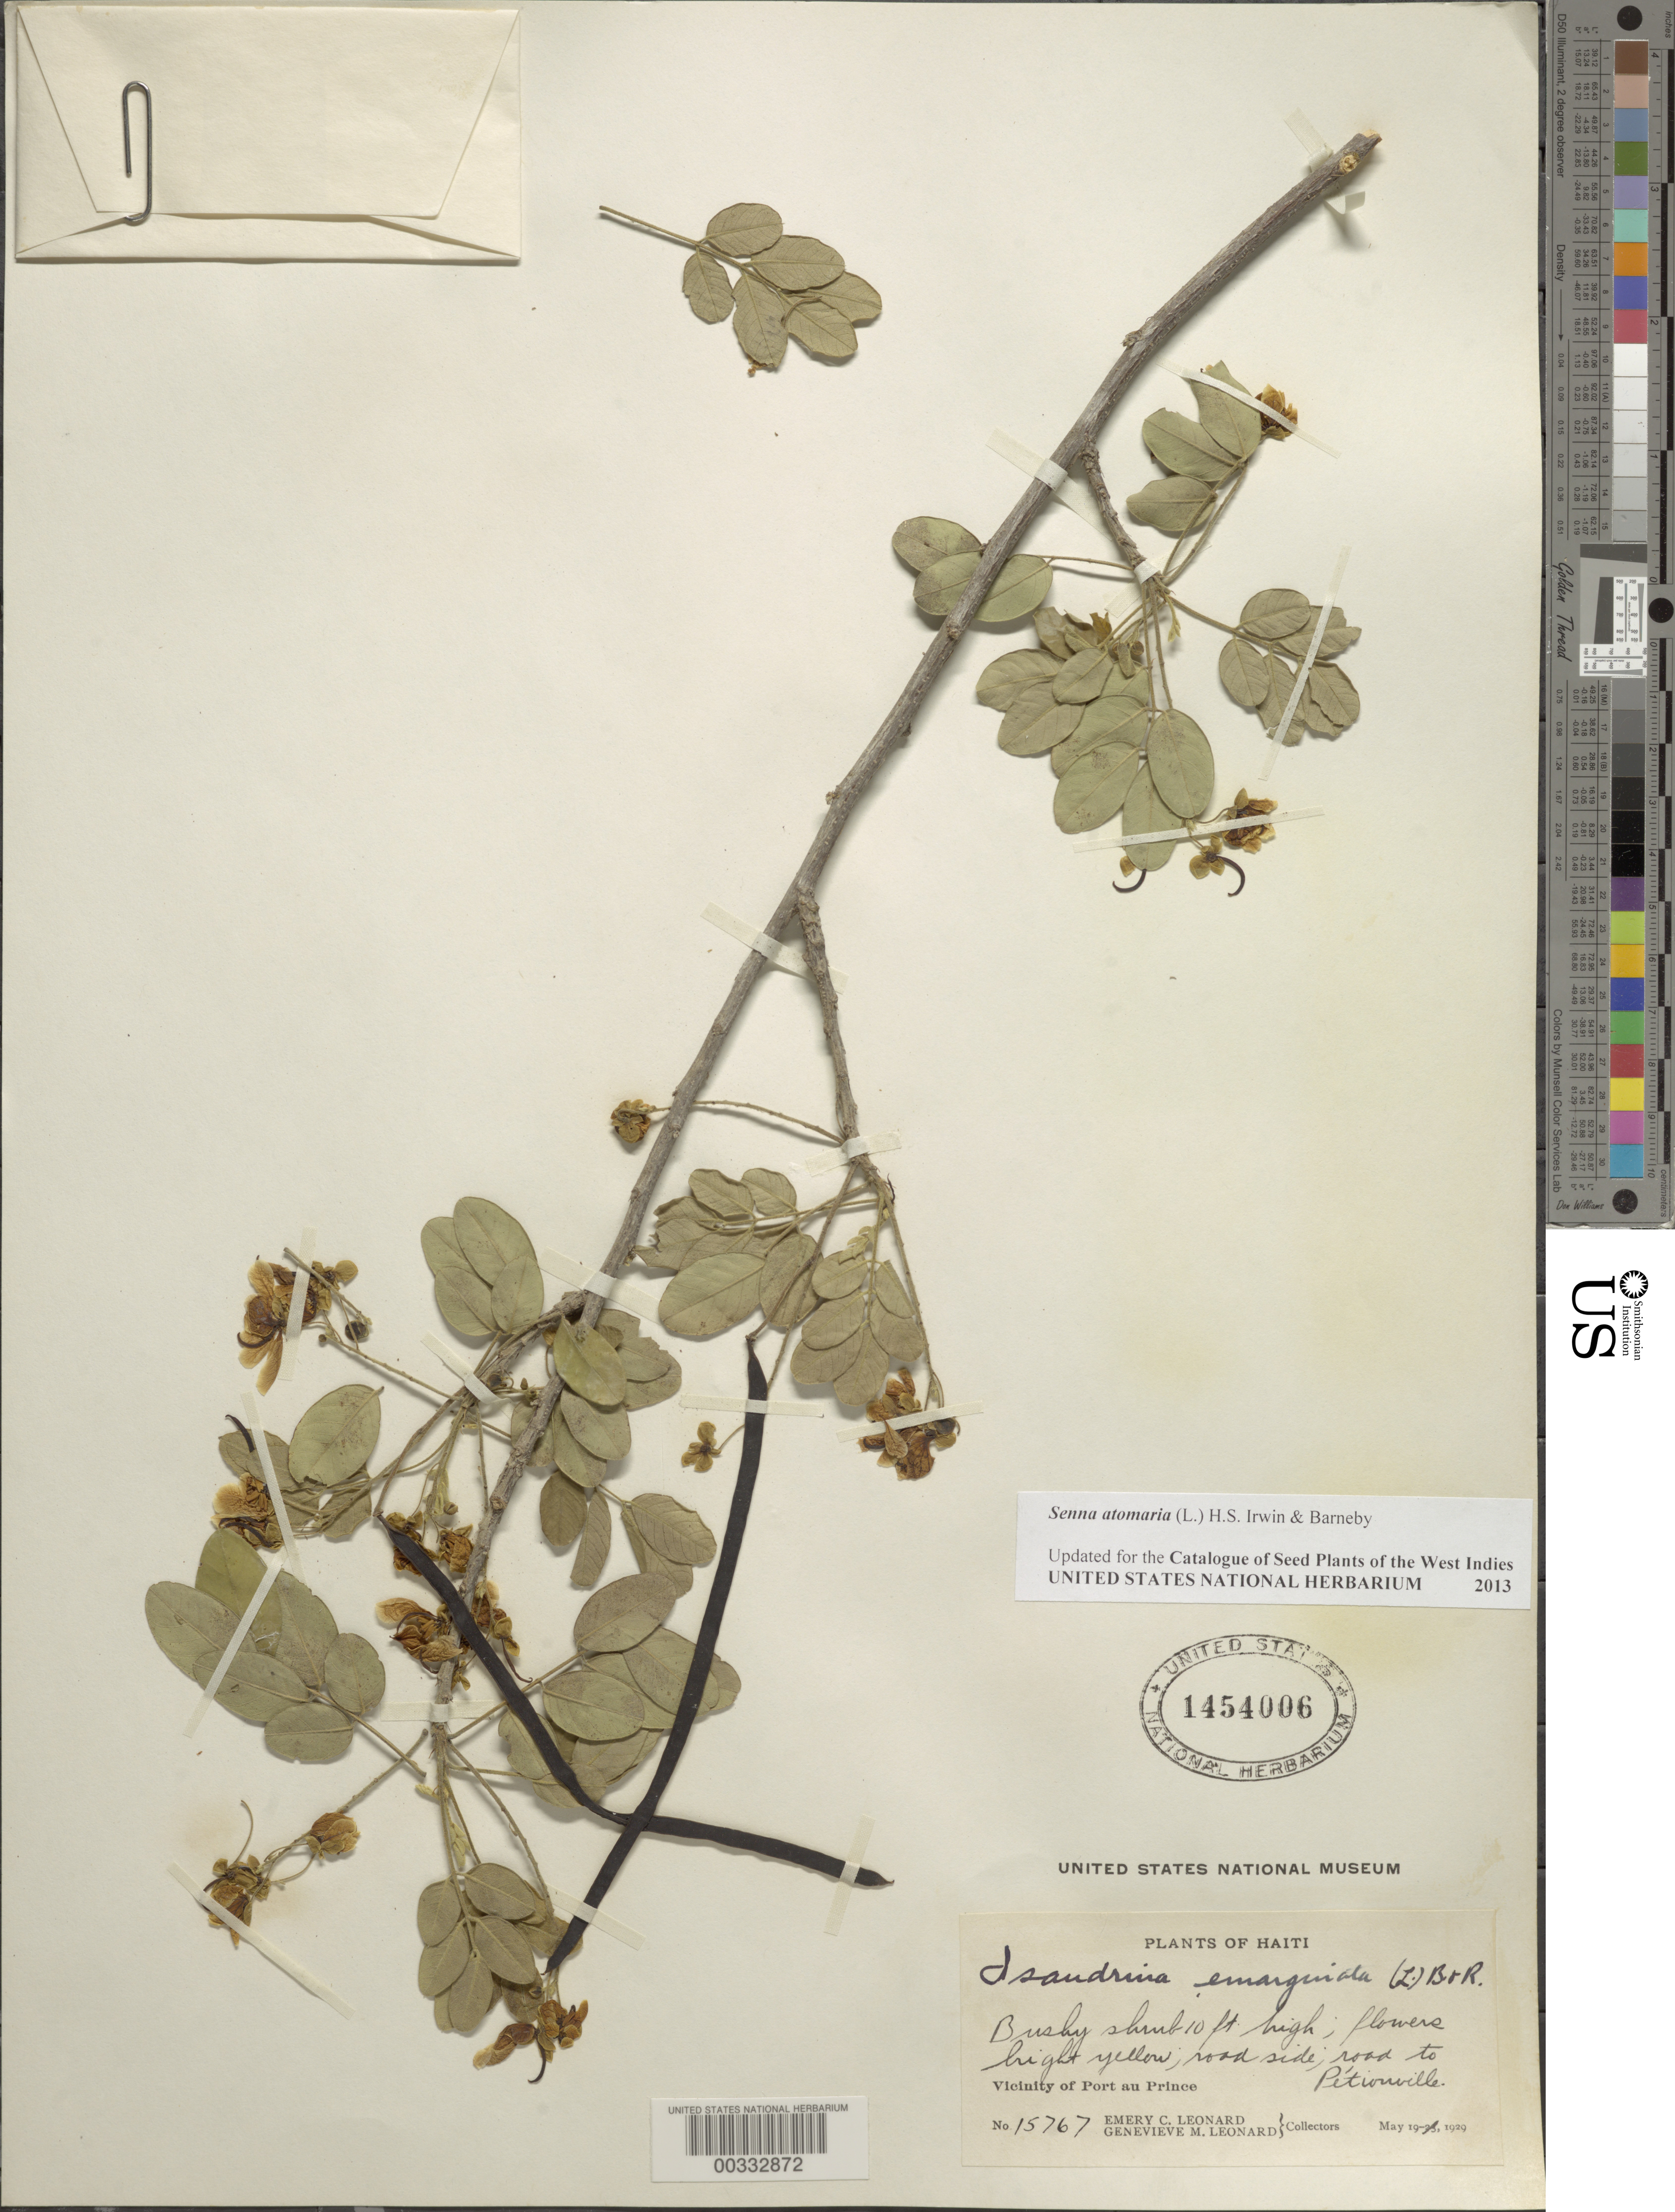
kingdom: Plantae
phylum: Tracheophyta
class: Magnoliopsida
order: Fabales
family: Fabaceae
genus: Senna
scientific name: Senna atomaria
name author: (L.) H.S. Irwin & Barneby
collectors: E. C. Leonard & G. M. Leonard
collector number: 15767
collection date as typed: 19 May 1929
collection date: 1929-05-19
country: Haiti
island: Hispaniola Island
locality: Road to petionville; vicinity of port au prince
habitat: Roadside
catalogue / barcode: US 1454006